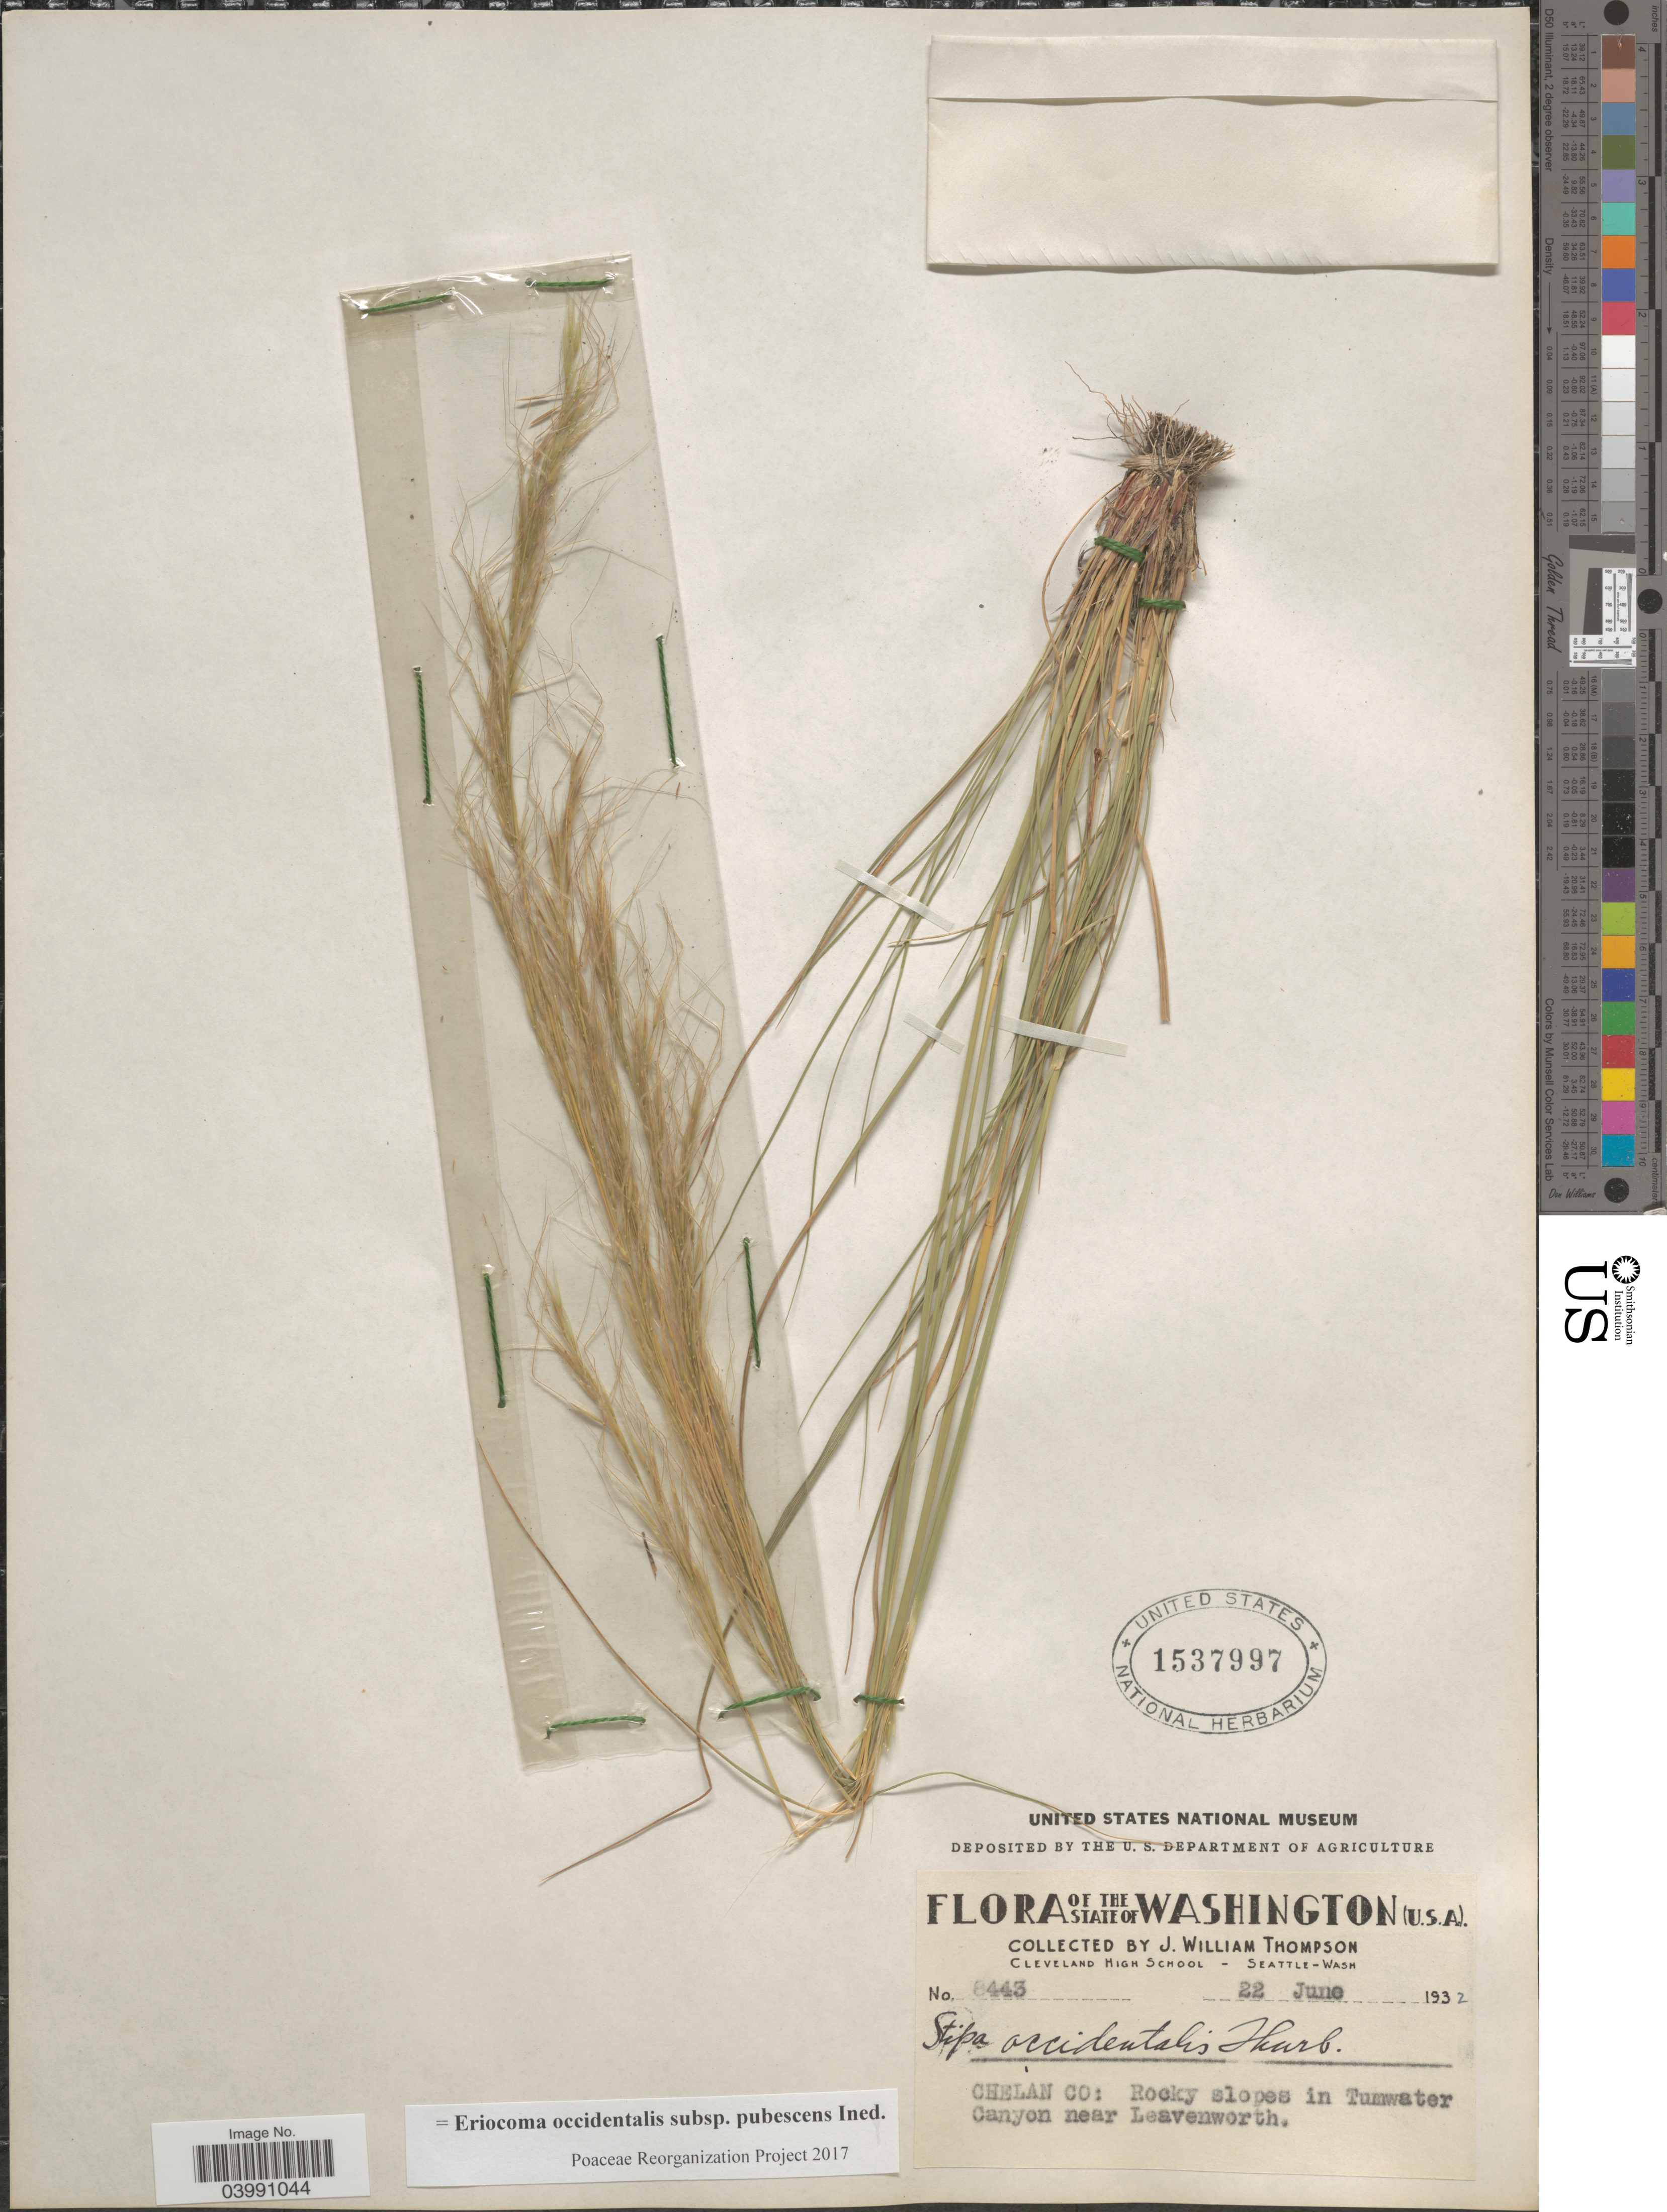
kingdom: Plantae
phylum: Tracheophyta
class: Liliopsida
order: Poales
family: Poaceae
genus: Eriocoma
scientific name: Eriocoma occidentalis subsp. pubescens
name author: (Vasey) Romasch.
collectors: J. W. Thompson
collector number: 8443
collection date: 1932-06-22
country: United States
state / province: Washington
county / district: Chelan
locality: Chelan Co: Rocky slopes in Tumwater Canyon near Leavenworth.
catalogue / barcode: US 1537997